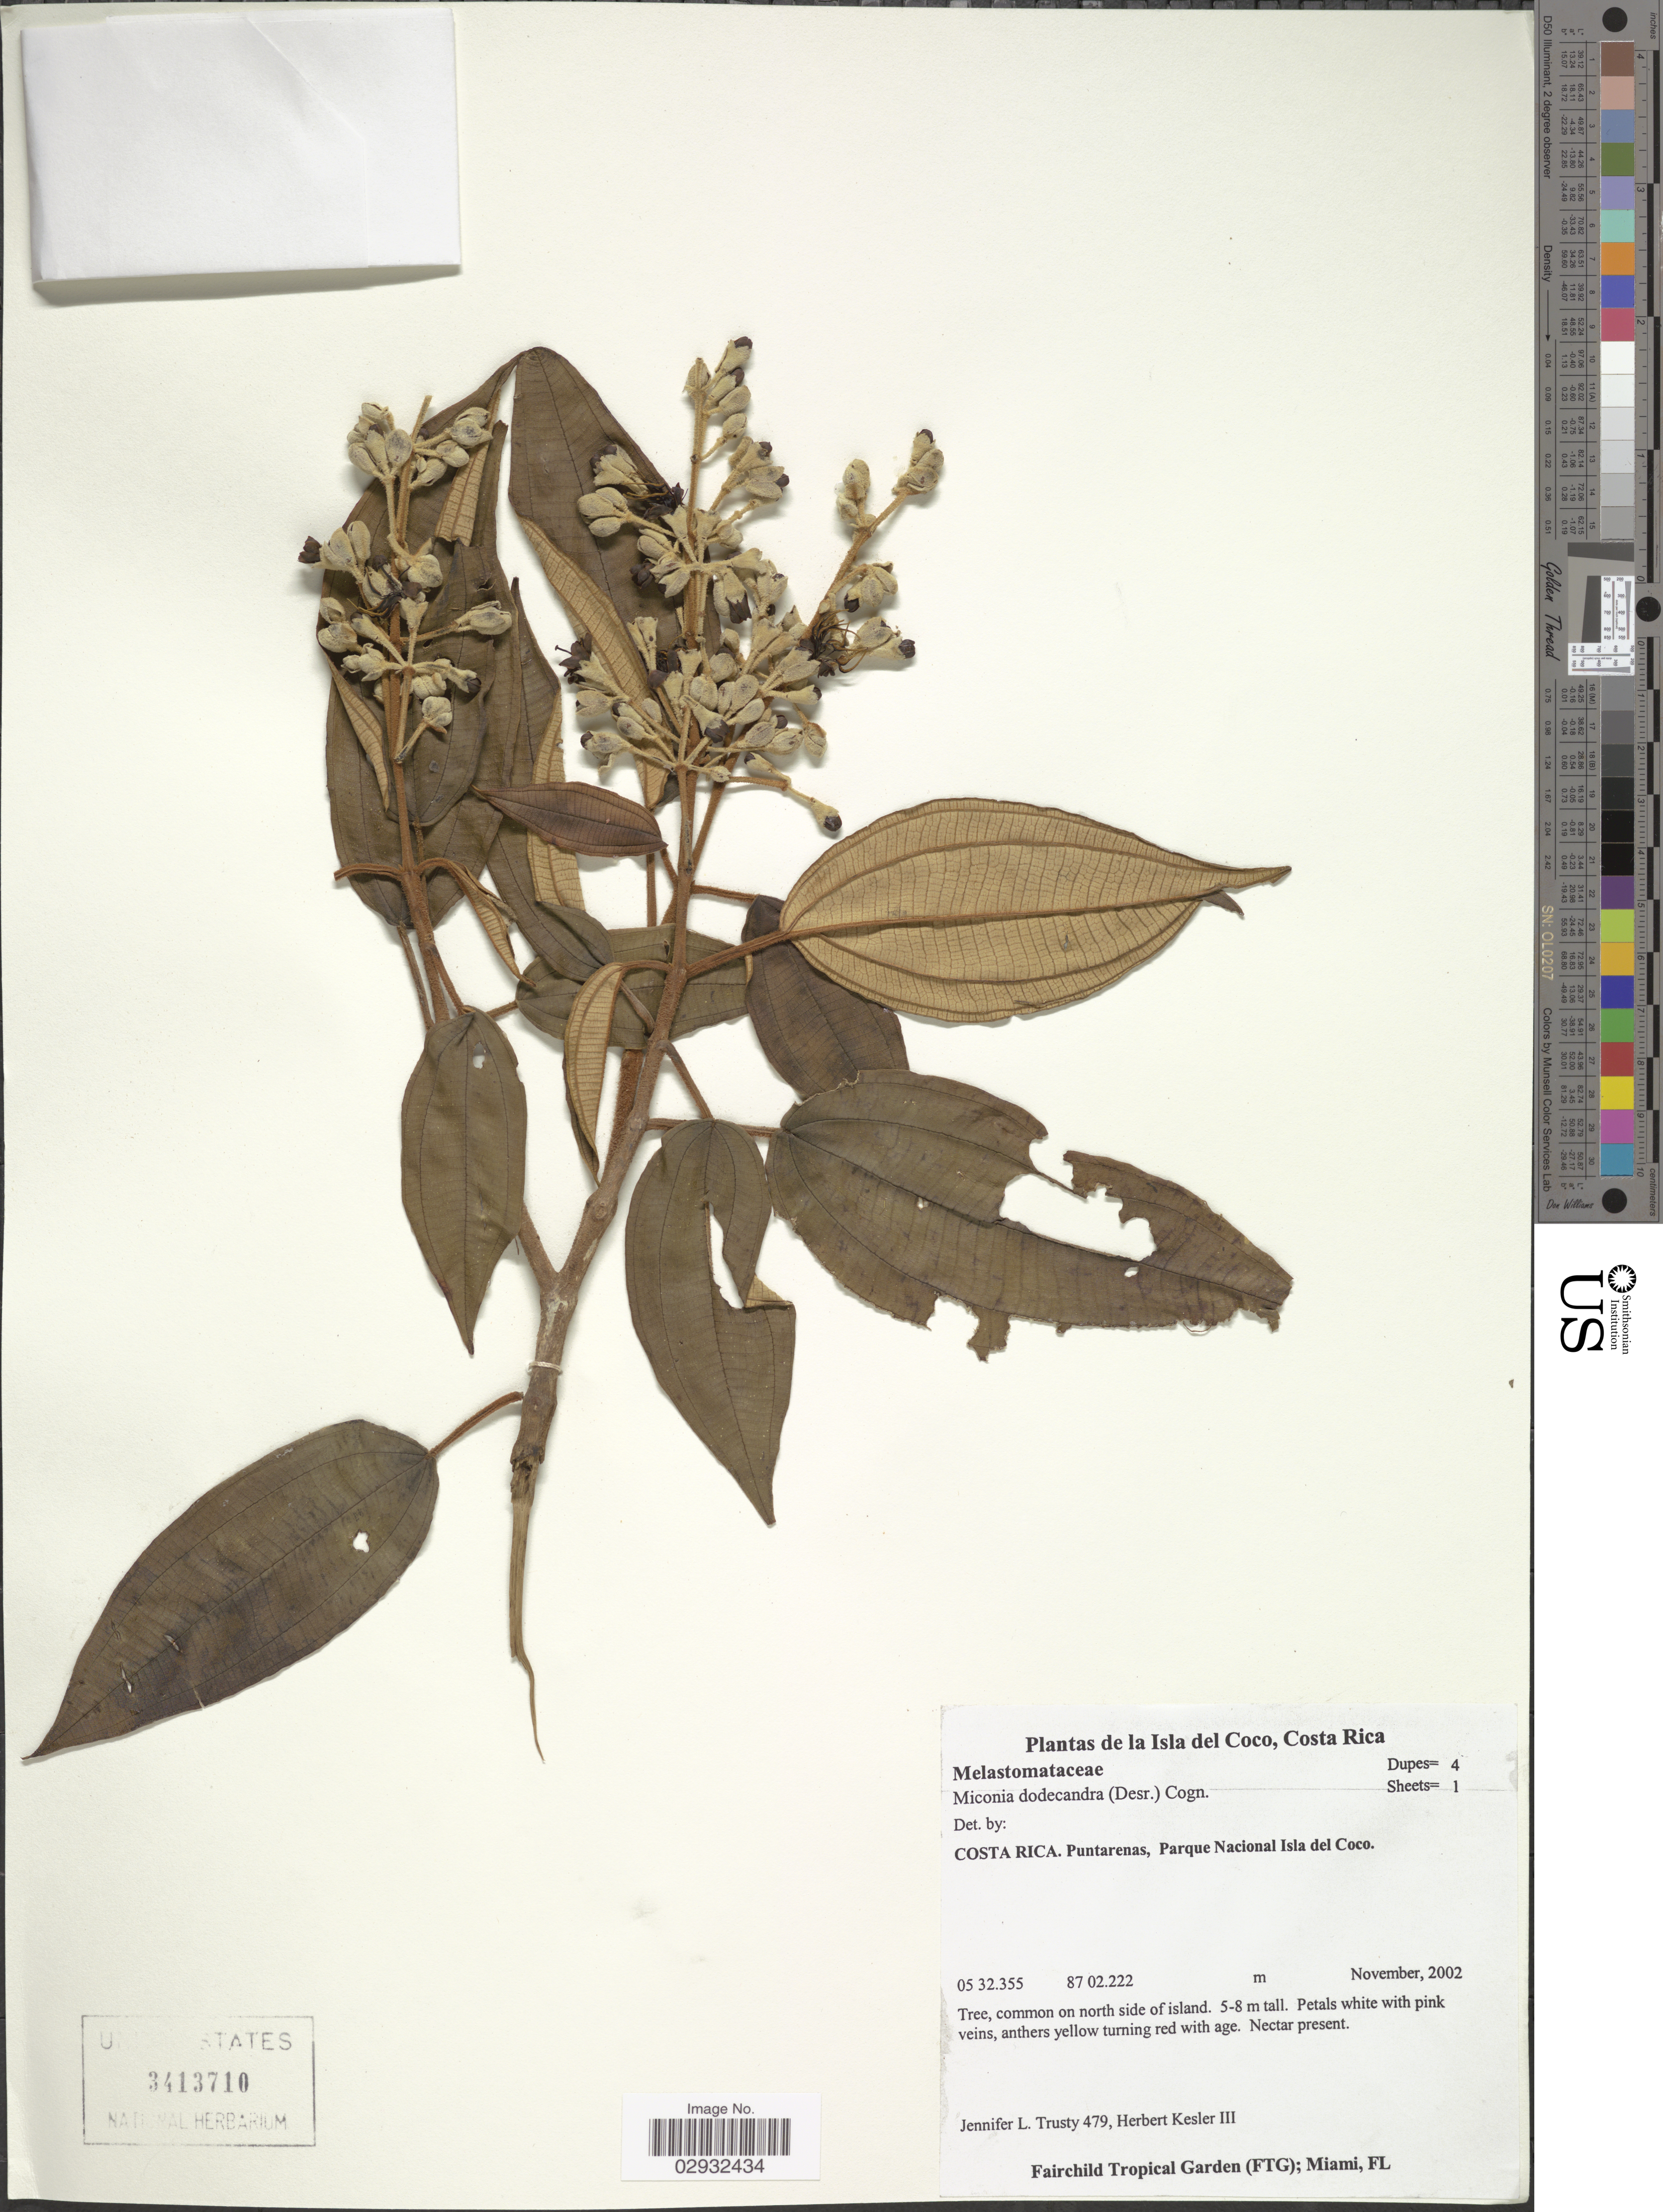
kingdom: Plantae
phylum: Tracheophyta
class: Magnoliopsida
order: Myrtales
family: Melastomataceae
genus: Miconia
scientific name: Miconia dodecandra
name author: Cogn.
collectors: J. Trusty & H. Kesler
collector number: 479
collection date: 2002-11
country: Costa Rica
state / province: Puntarenas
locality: La Isla del Coco. Parque Nacional Isla del Coco. Tree, common on north side of island.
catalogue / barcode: US 3413710